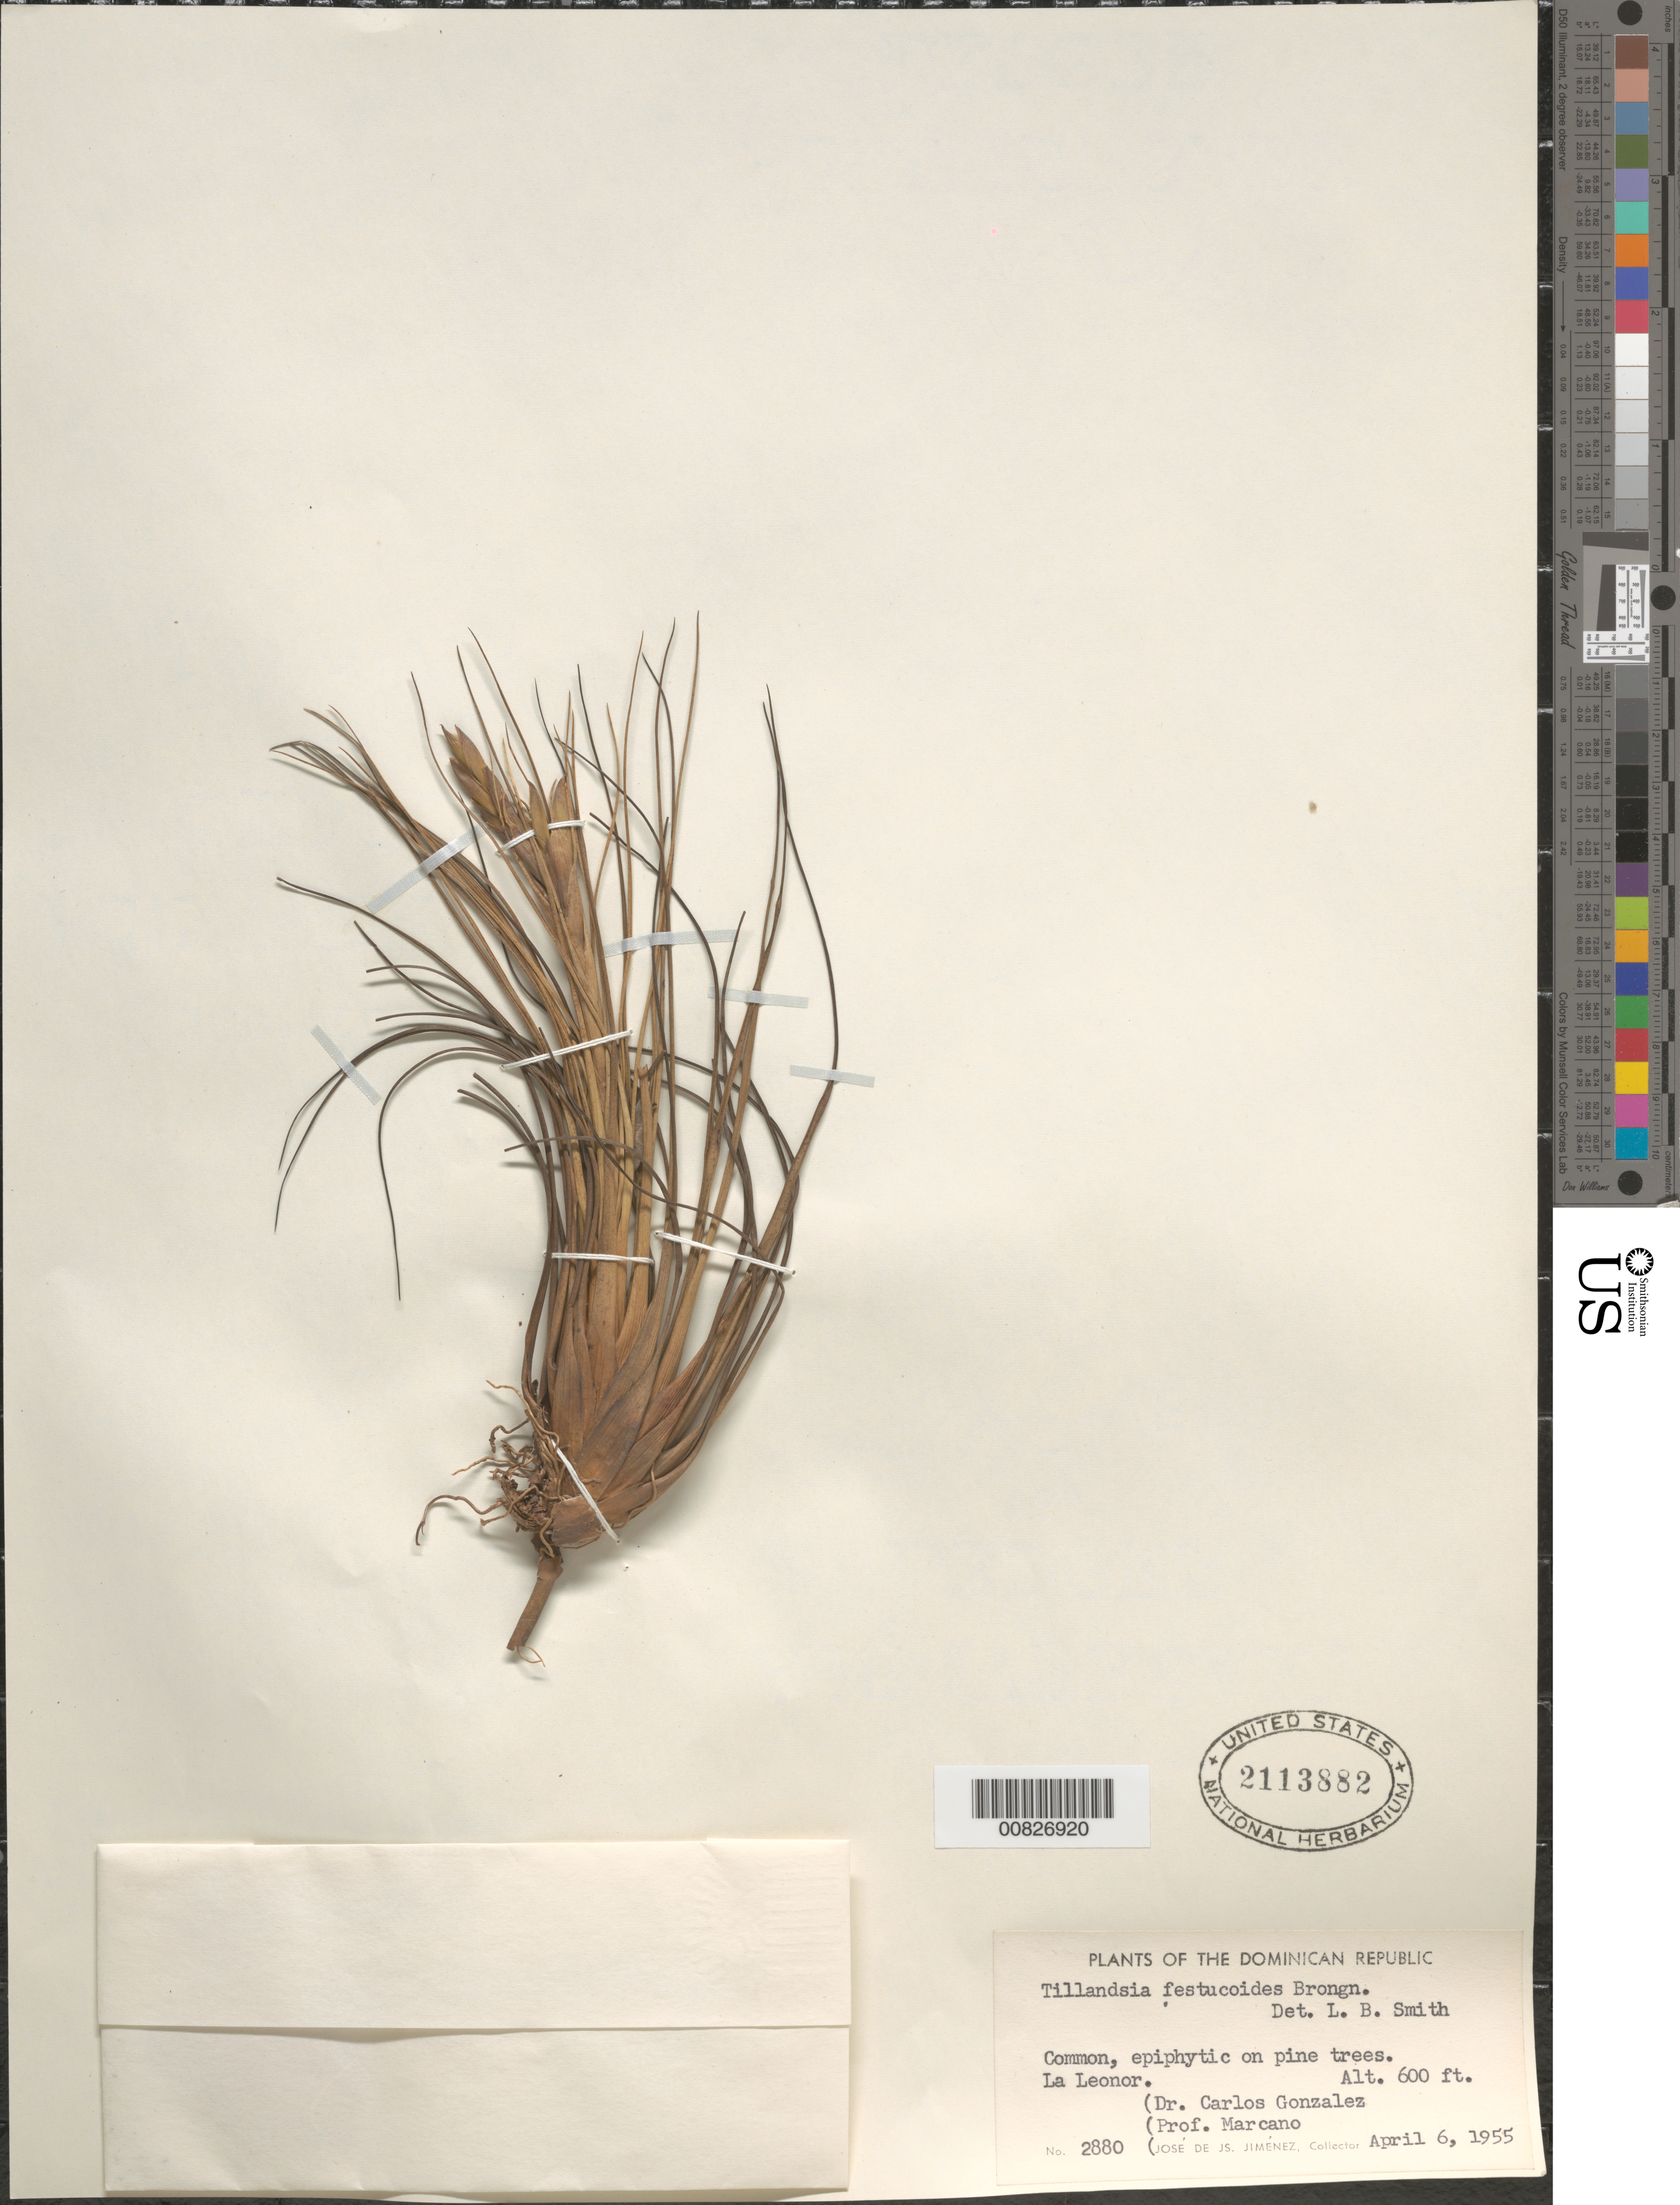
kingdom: Plantae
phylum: Tracheophyta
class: Liliopsida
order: Poales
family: Bromeliaceae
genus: Tillandsia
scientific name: Tillandsia festucoides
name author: Brongn. ex Mez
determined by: Smith, Lyman B., (US), NMNH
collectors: J. J. Jiménez, C. Gonzalez & E. J. Marcano F.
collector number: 2880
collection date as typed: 06 Apr 1955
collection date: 1955-04-06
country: Dominican Republic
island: Hispaniola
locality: La Leonor.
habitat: On pine trees.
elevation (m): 183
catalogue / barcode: US 2113882